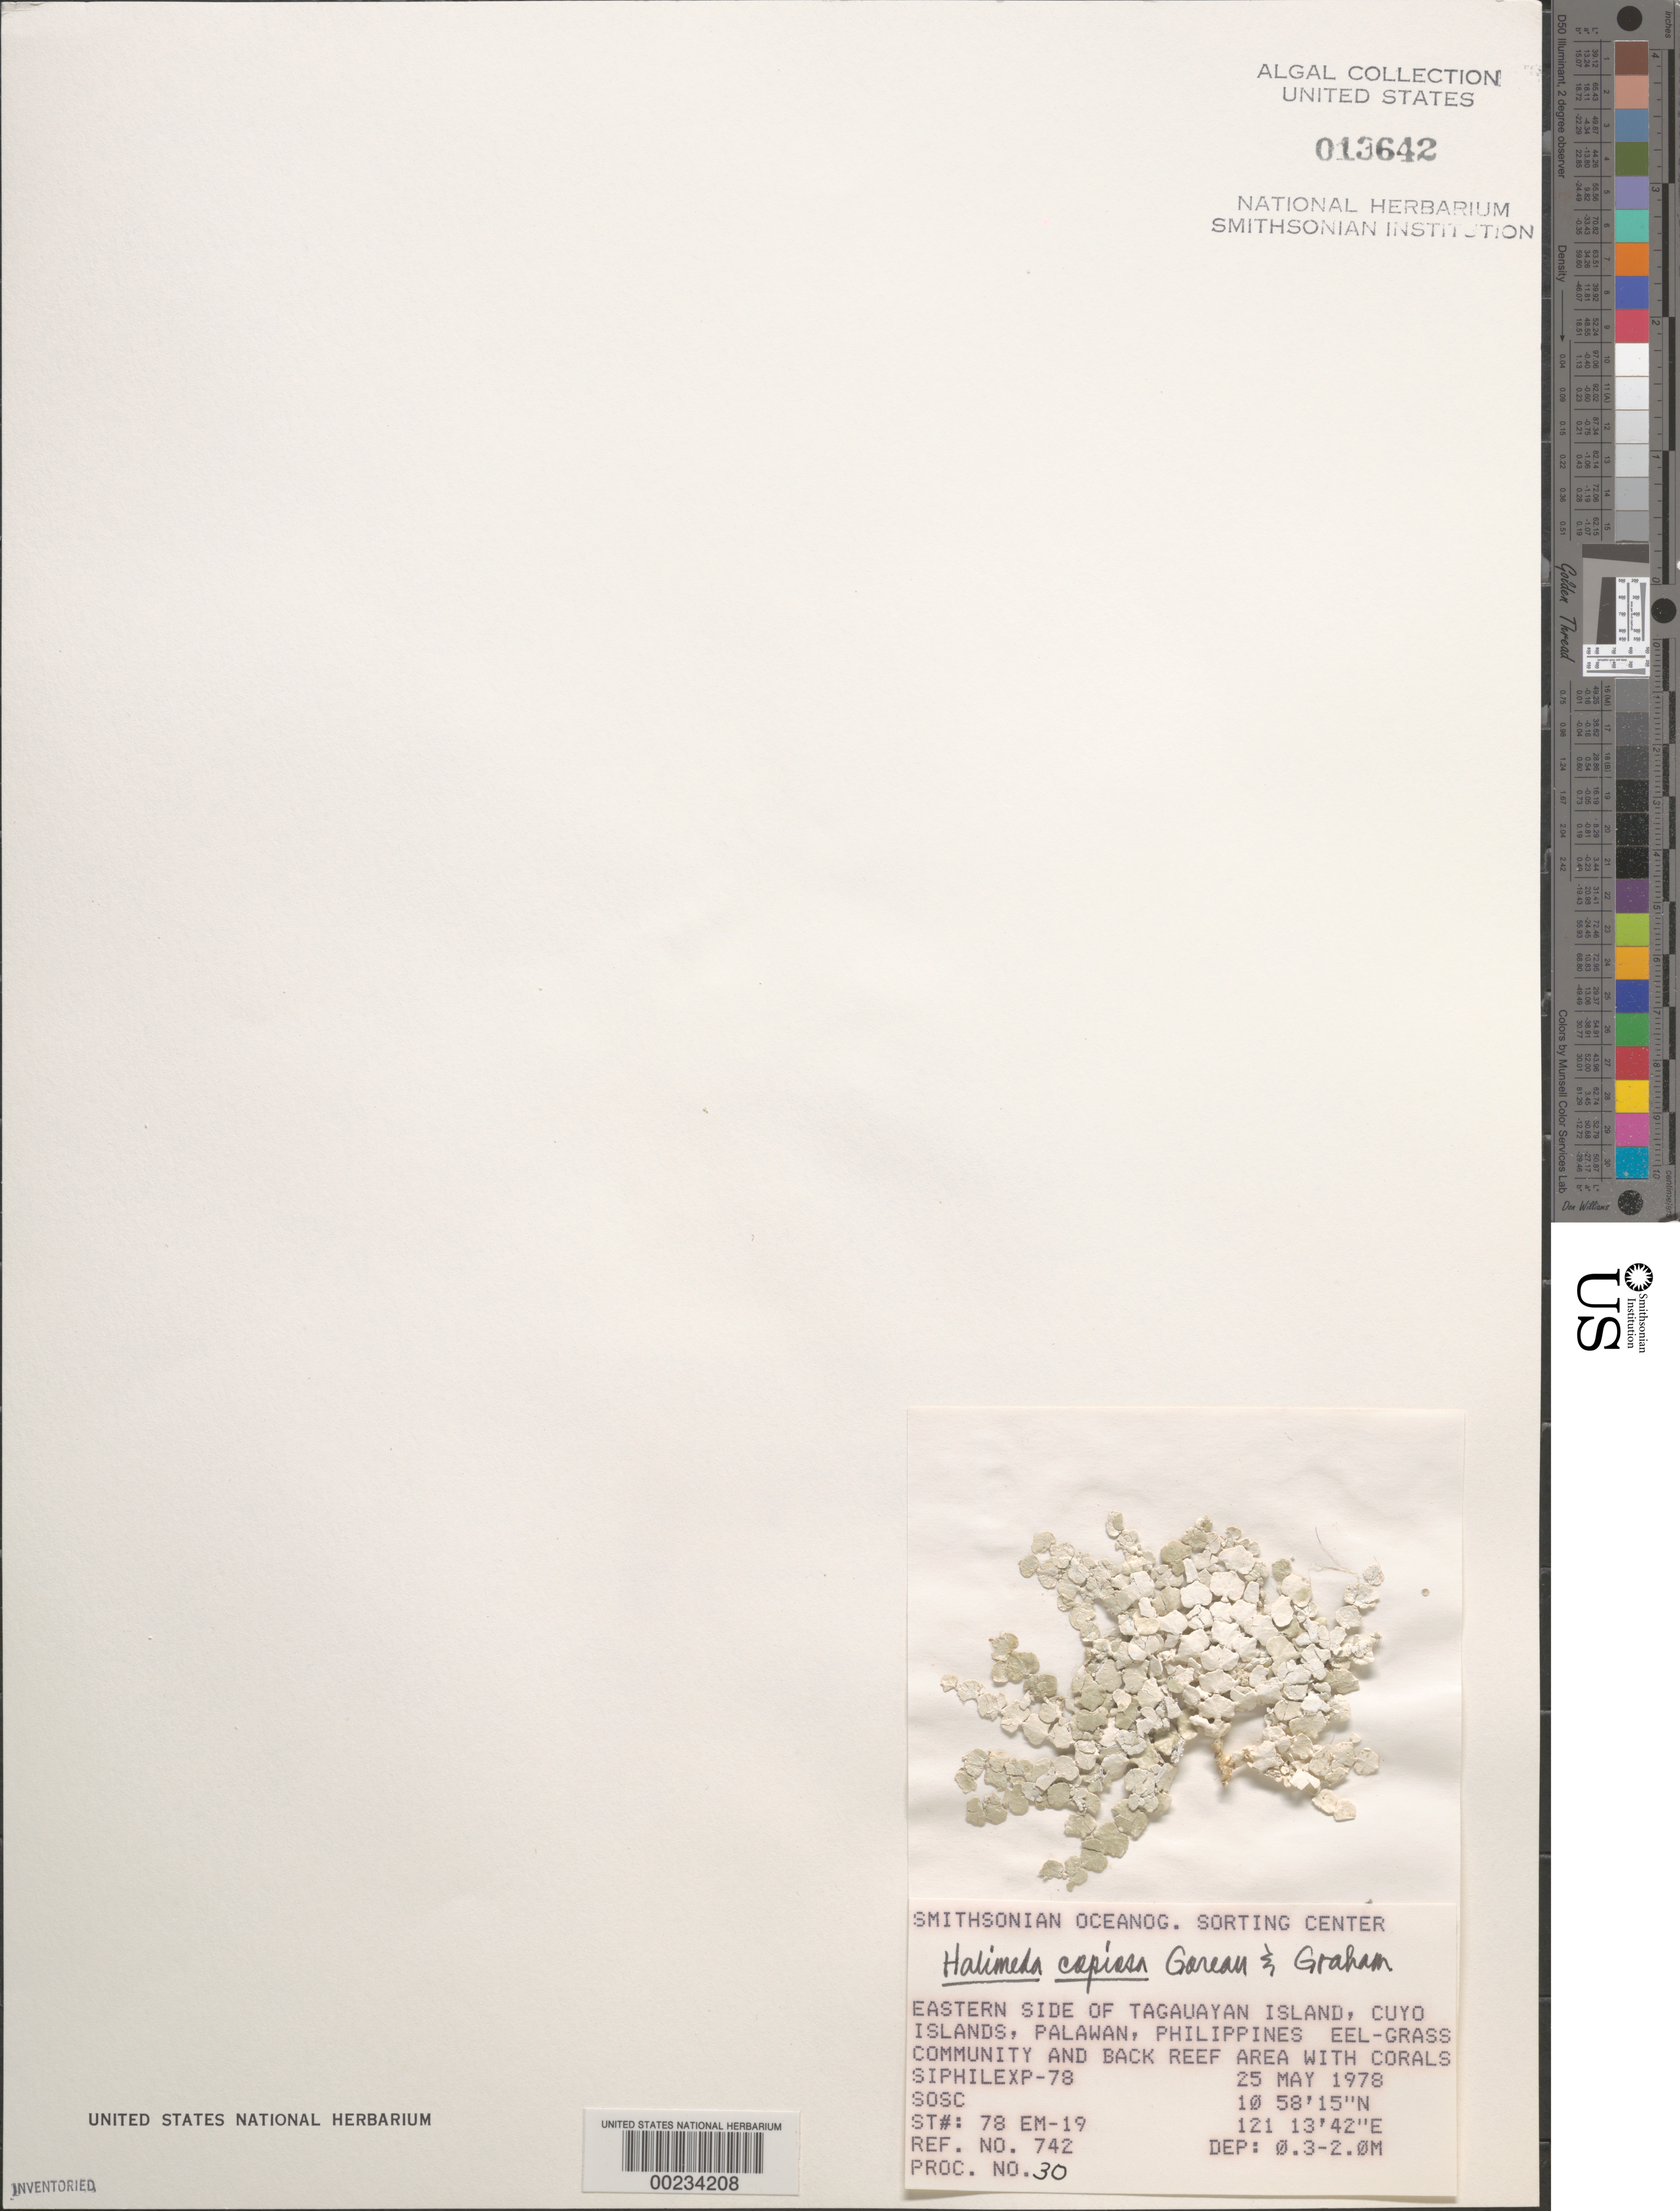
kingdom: Plantae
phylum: Chlorophyta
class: Ulvophyceae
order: Bryopsidales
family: Halimedaceae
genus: Halimeda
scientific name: Halimeda copiosa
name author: Goreau & E.A. Graham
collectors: SOSC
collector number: Station 78 Em-19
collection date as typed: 25 May 1978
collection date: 1978-05-25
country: Philippines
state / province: Mimaropa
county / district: Palawan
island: Tagauayan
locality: Eastern side of island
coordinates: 10 58' 15" N, 121 13' 42" E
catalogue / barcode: US 13642